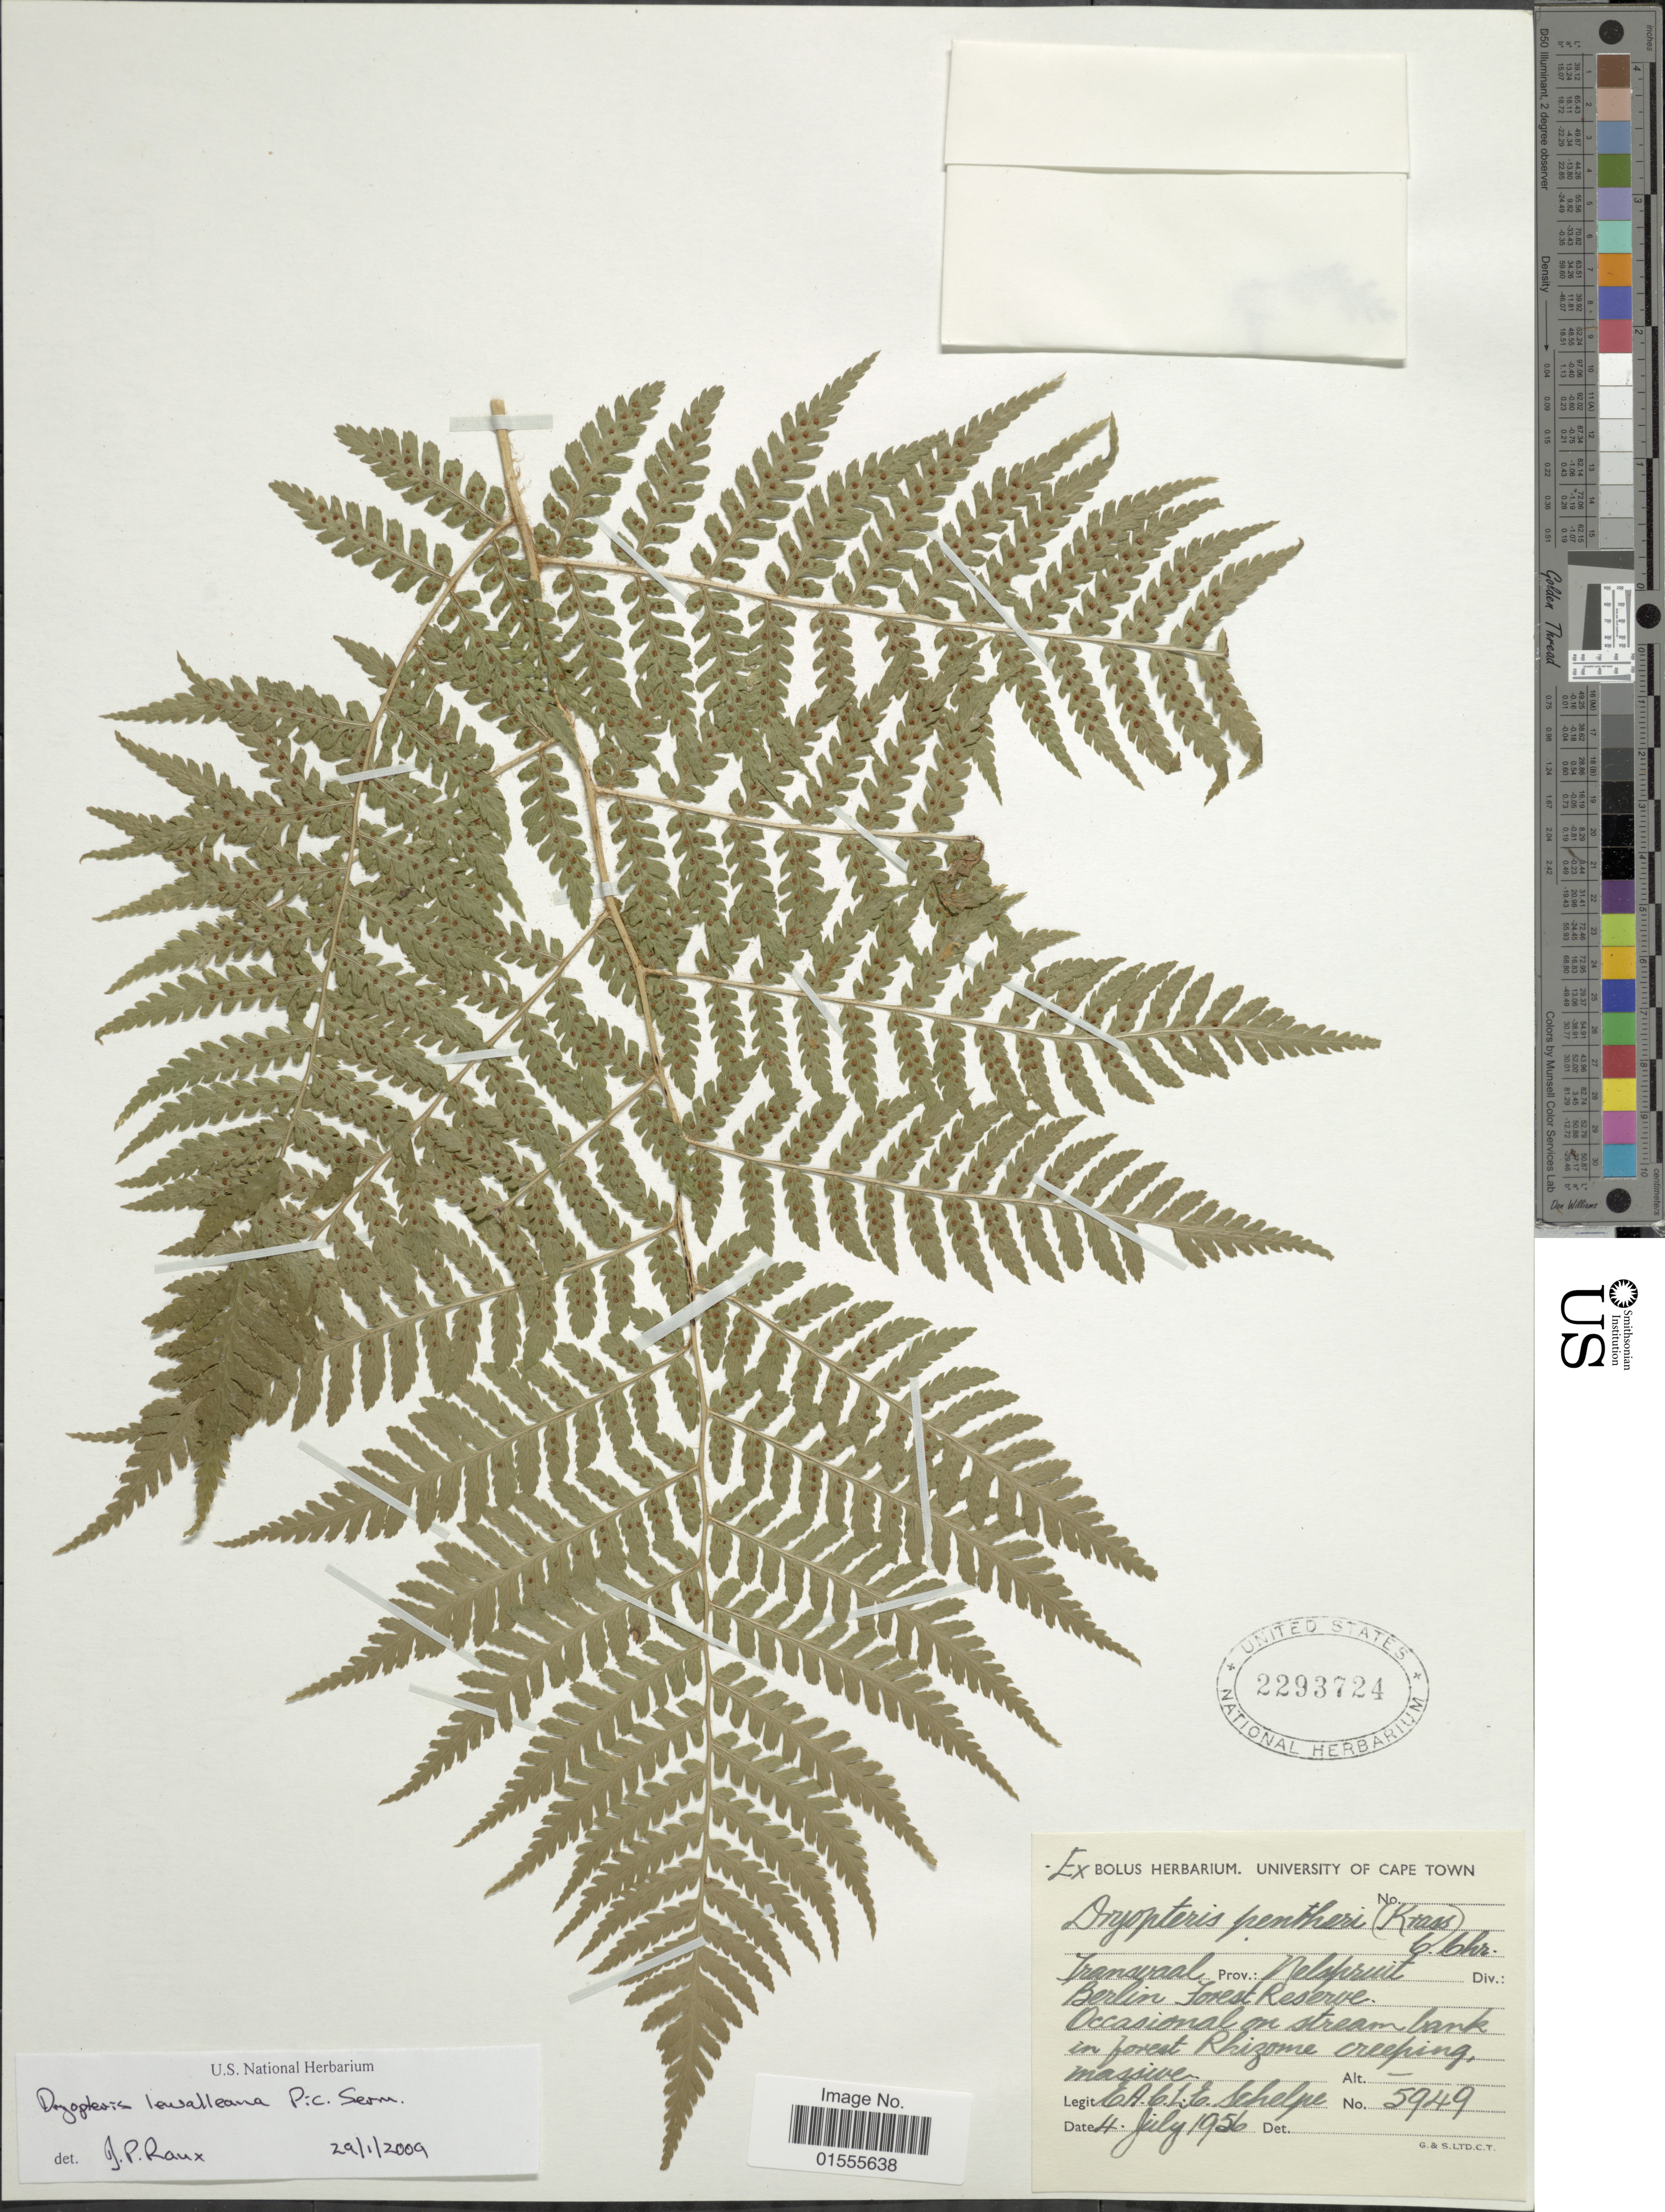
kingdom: Plantae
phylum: Tracheophyta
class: Polypodiopsida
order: Polypodiales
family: Dryopteridaceae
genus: Dryopteris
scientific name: Dryopteris lewalleana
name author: Pic. Serm.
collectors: E. A. C. L. E. Schelpe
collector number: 5949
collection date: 1956-07-04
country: South Africa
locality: Transvaal, prov. Nelspruit, Div berlin Forest Reserve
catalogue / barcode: US 2293724